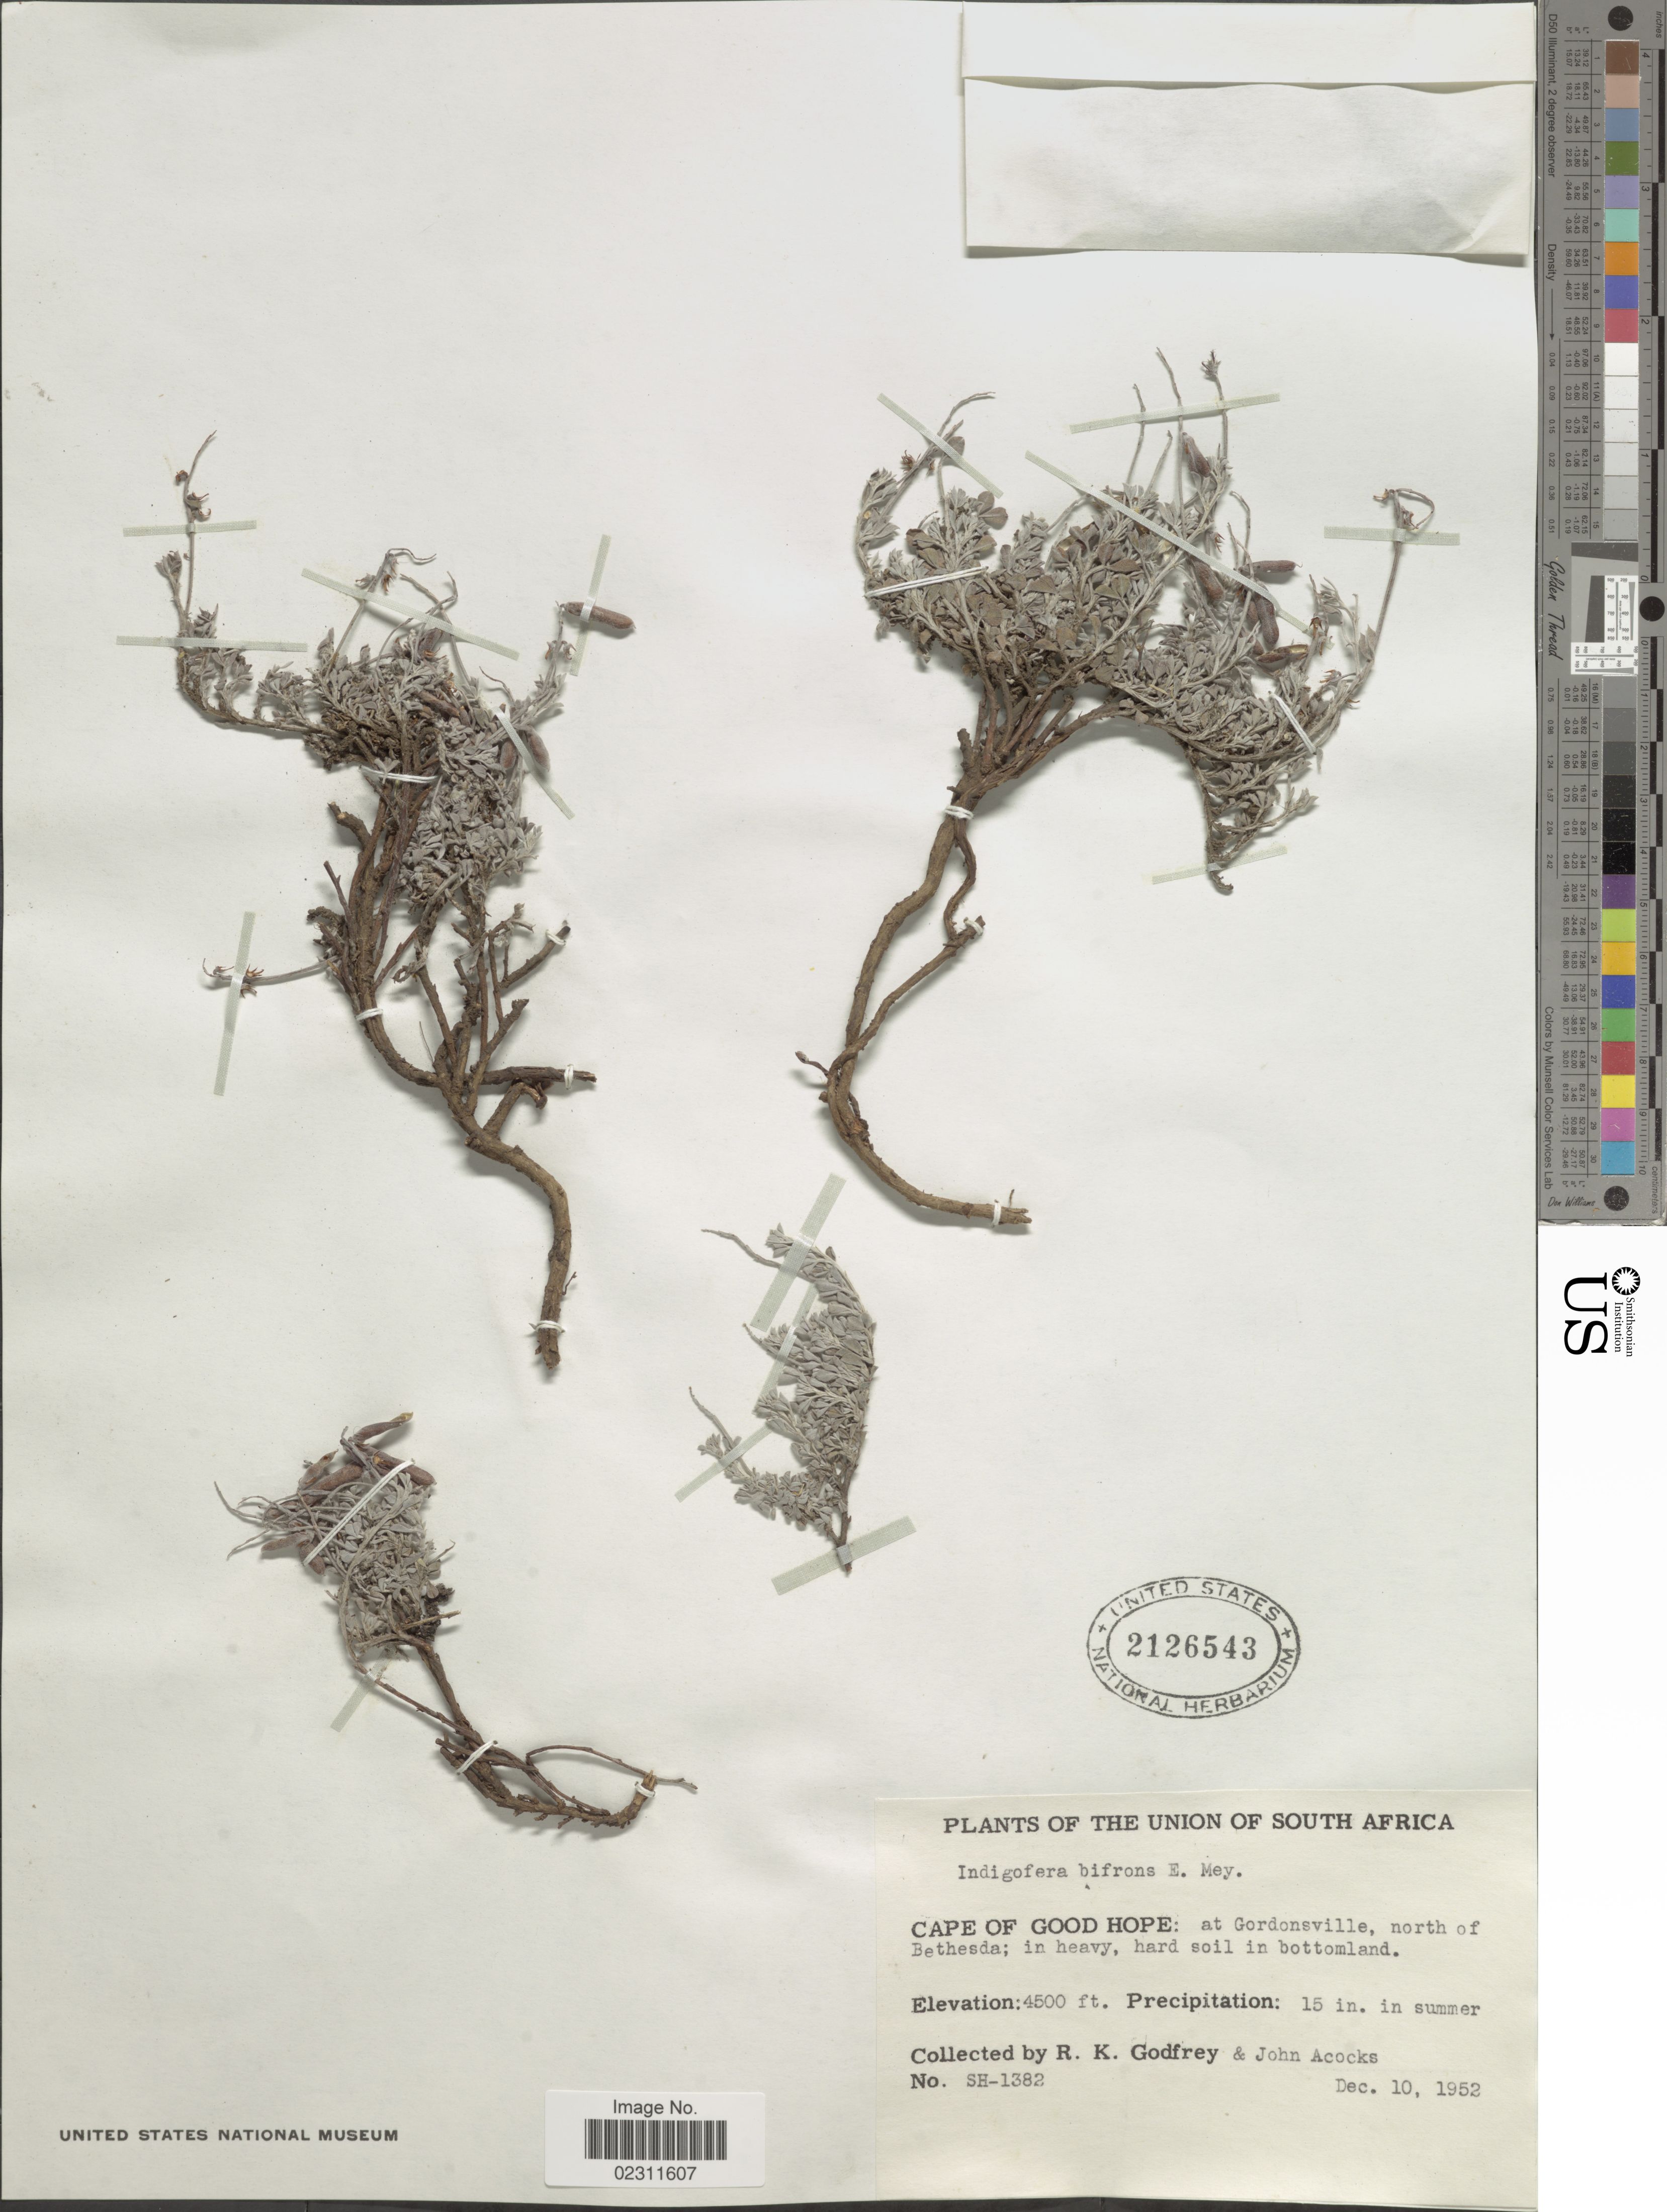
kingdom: Plantae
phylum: Tracheophyta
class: Magnoliopsida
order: Fabales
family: Fabaceae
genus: Indigofera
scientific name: Indigofera bifrons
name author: E. Mey.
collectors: R. K. Godfrey & J. P. Acocks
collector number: SH-1382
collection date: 1952-12-10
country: South Africa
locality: The Union of South Africa, Cape of Good Hope, Gordonsville, north of Bethesda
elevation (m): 1372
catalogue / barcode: US 2126543